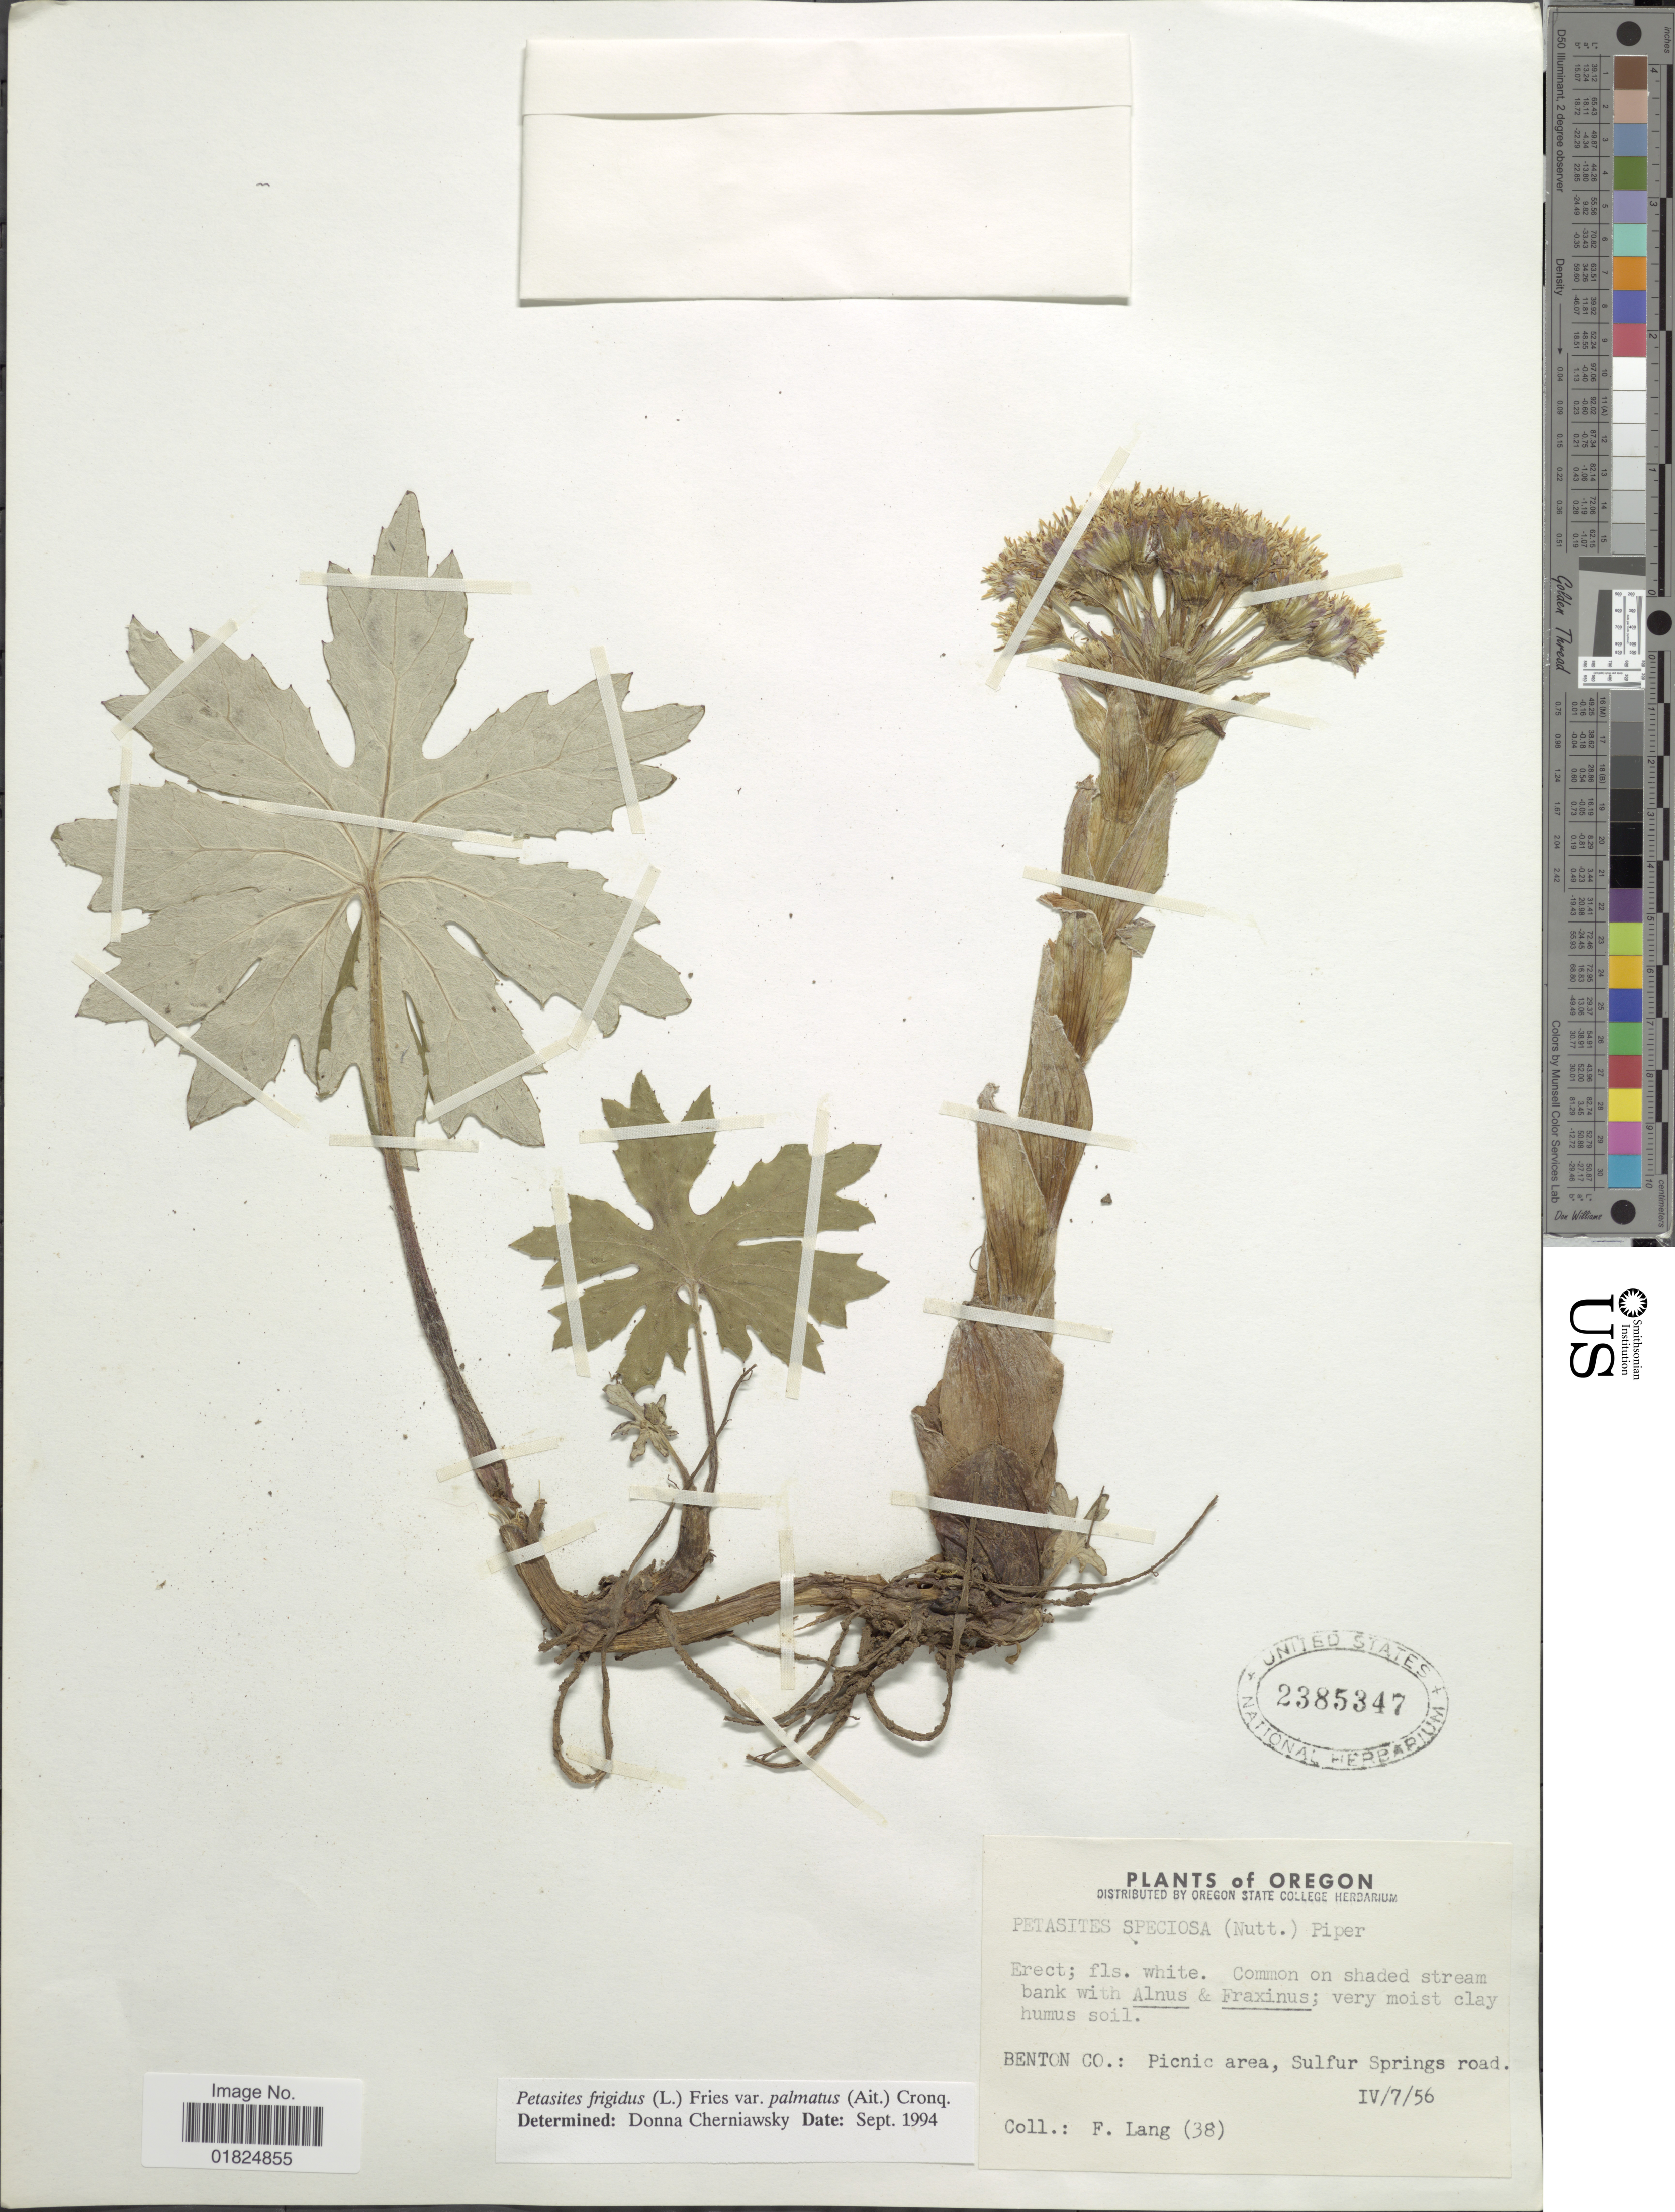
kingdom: Plantae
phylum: Tracheophyta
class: Magnoliopsida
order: Asterales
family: Asteraceae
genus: Petasites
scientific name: Petasites frigidus var. palmatus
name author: (Aiton) Cody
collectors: F. Lang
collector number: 38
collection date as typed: Transcribed d/m/y: 7/4/56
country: United States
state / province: Oregon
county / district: Benton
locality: Oregon. Benton Co.: Picnic area, Sulfur Springs road.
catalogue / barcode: US 2385347